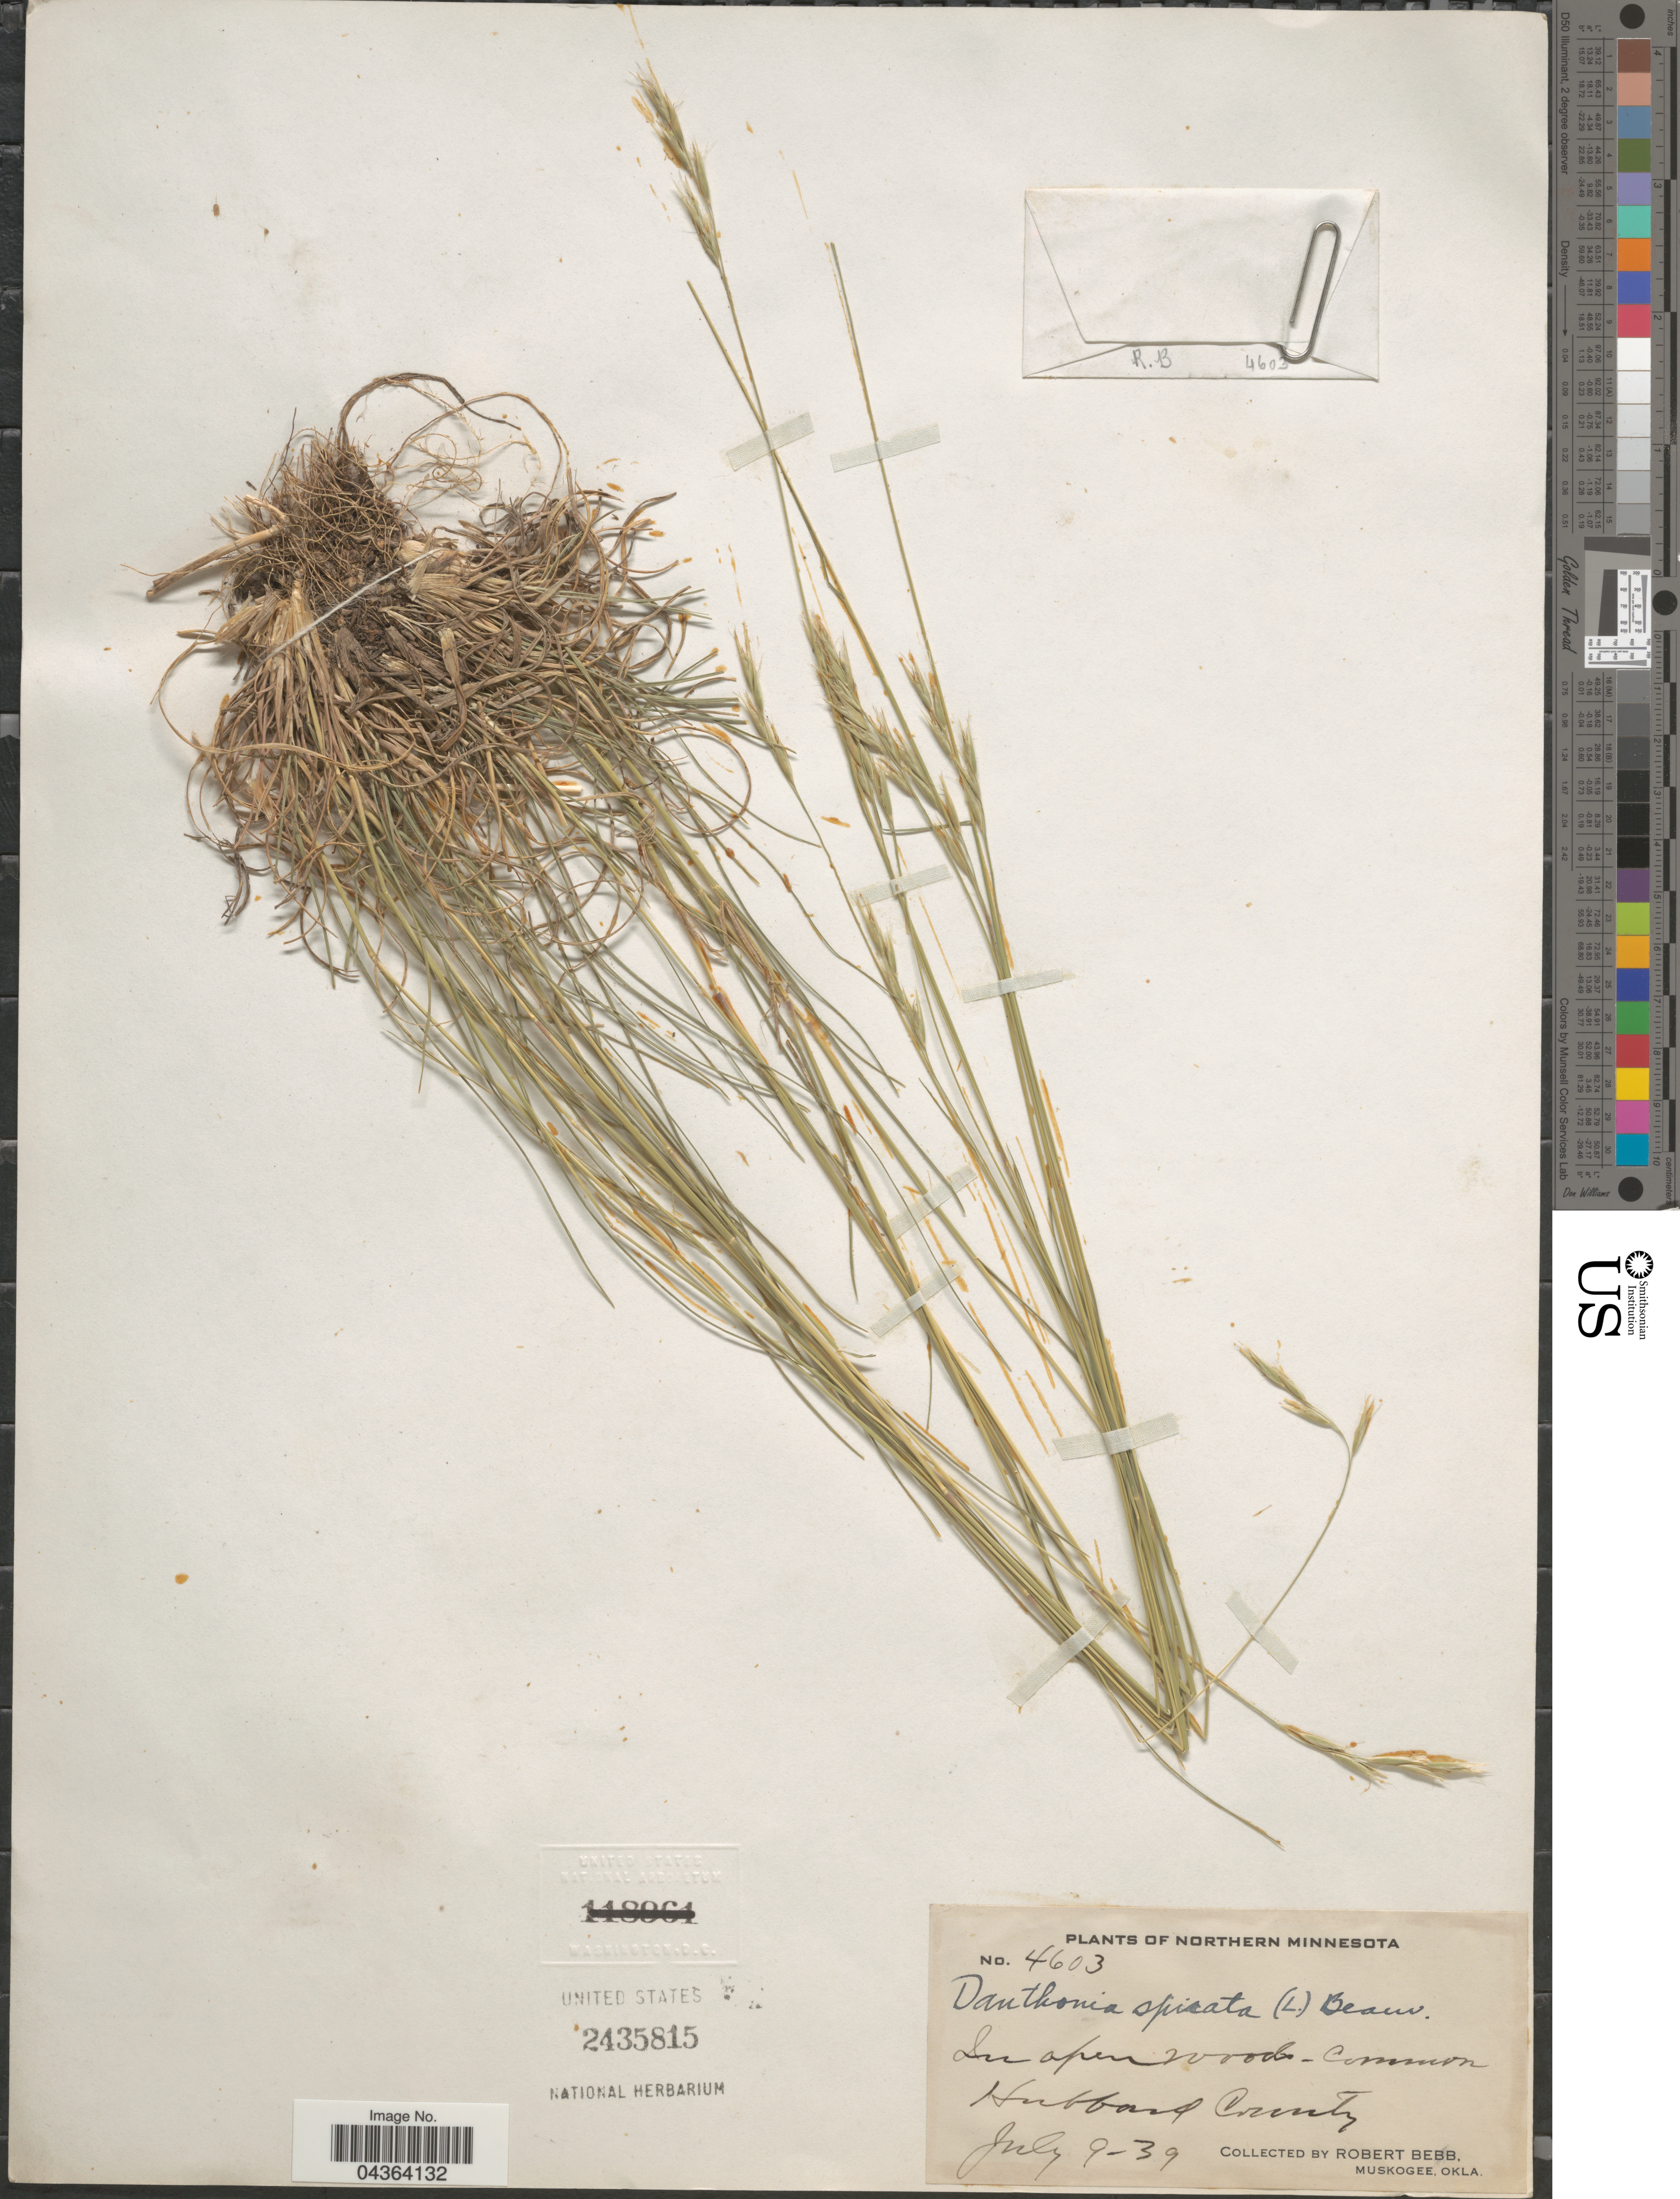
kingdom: Plantae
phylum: Tracheophyta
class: Liliopsida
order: Poales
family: Poaceae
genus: Danthonia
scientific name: Danthonia spicata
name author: (L.) P. Beauv. ex Roem. & Schult.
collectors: R. Bebb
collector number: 4603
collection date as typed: Transcribed d/m/y: 9/7/39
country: United States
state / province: Minnesota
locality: Northern Minnesota. In open woods - Common. Hubbard County.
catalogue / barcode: US 2435815